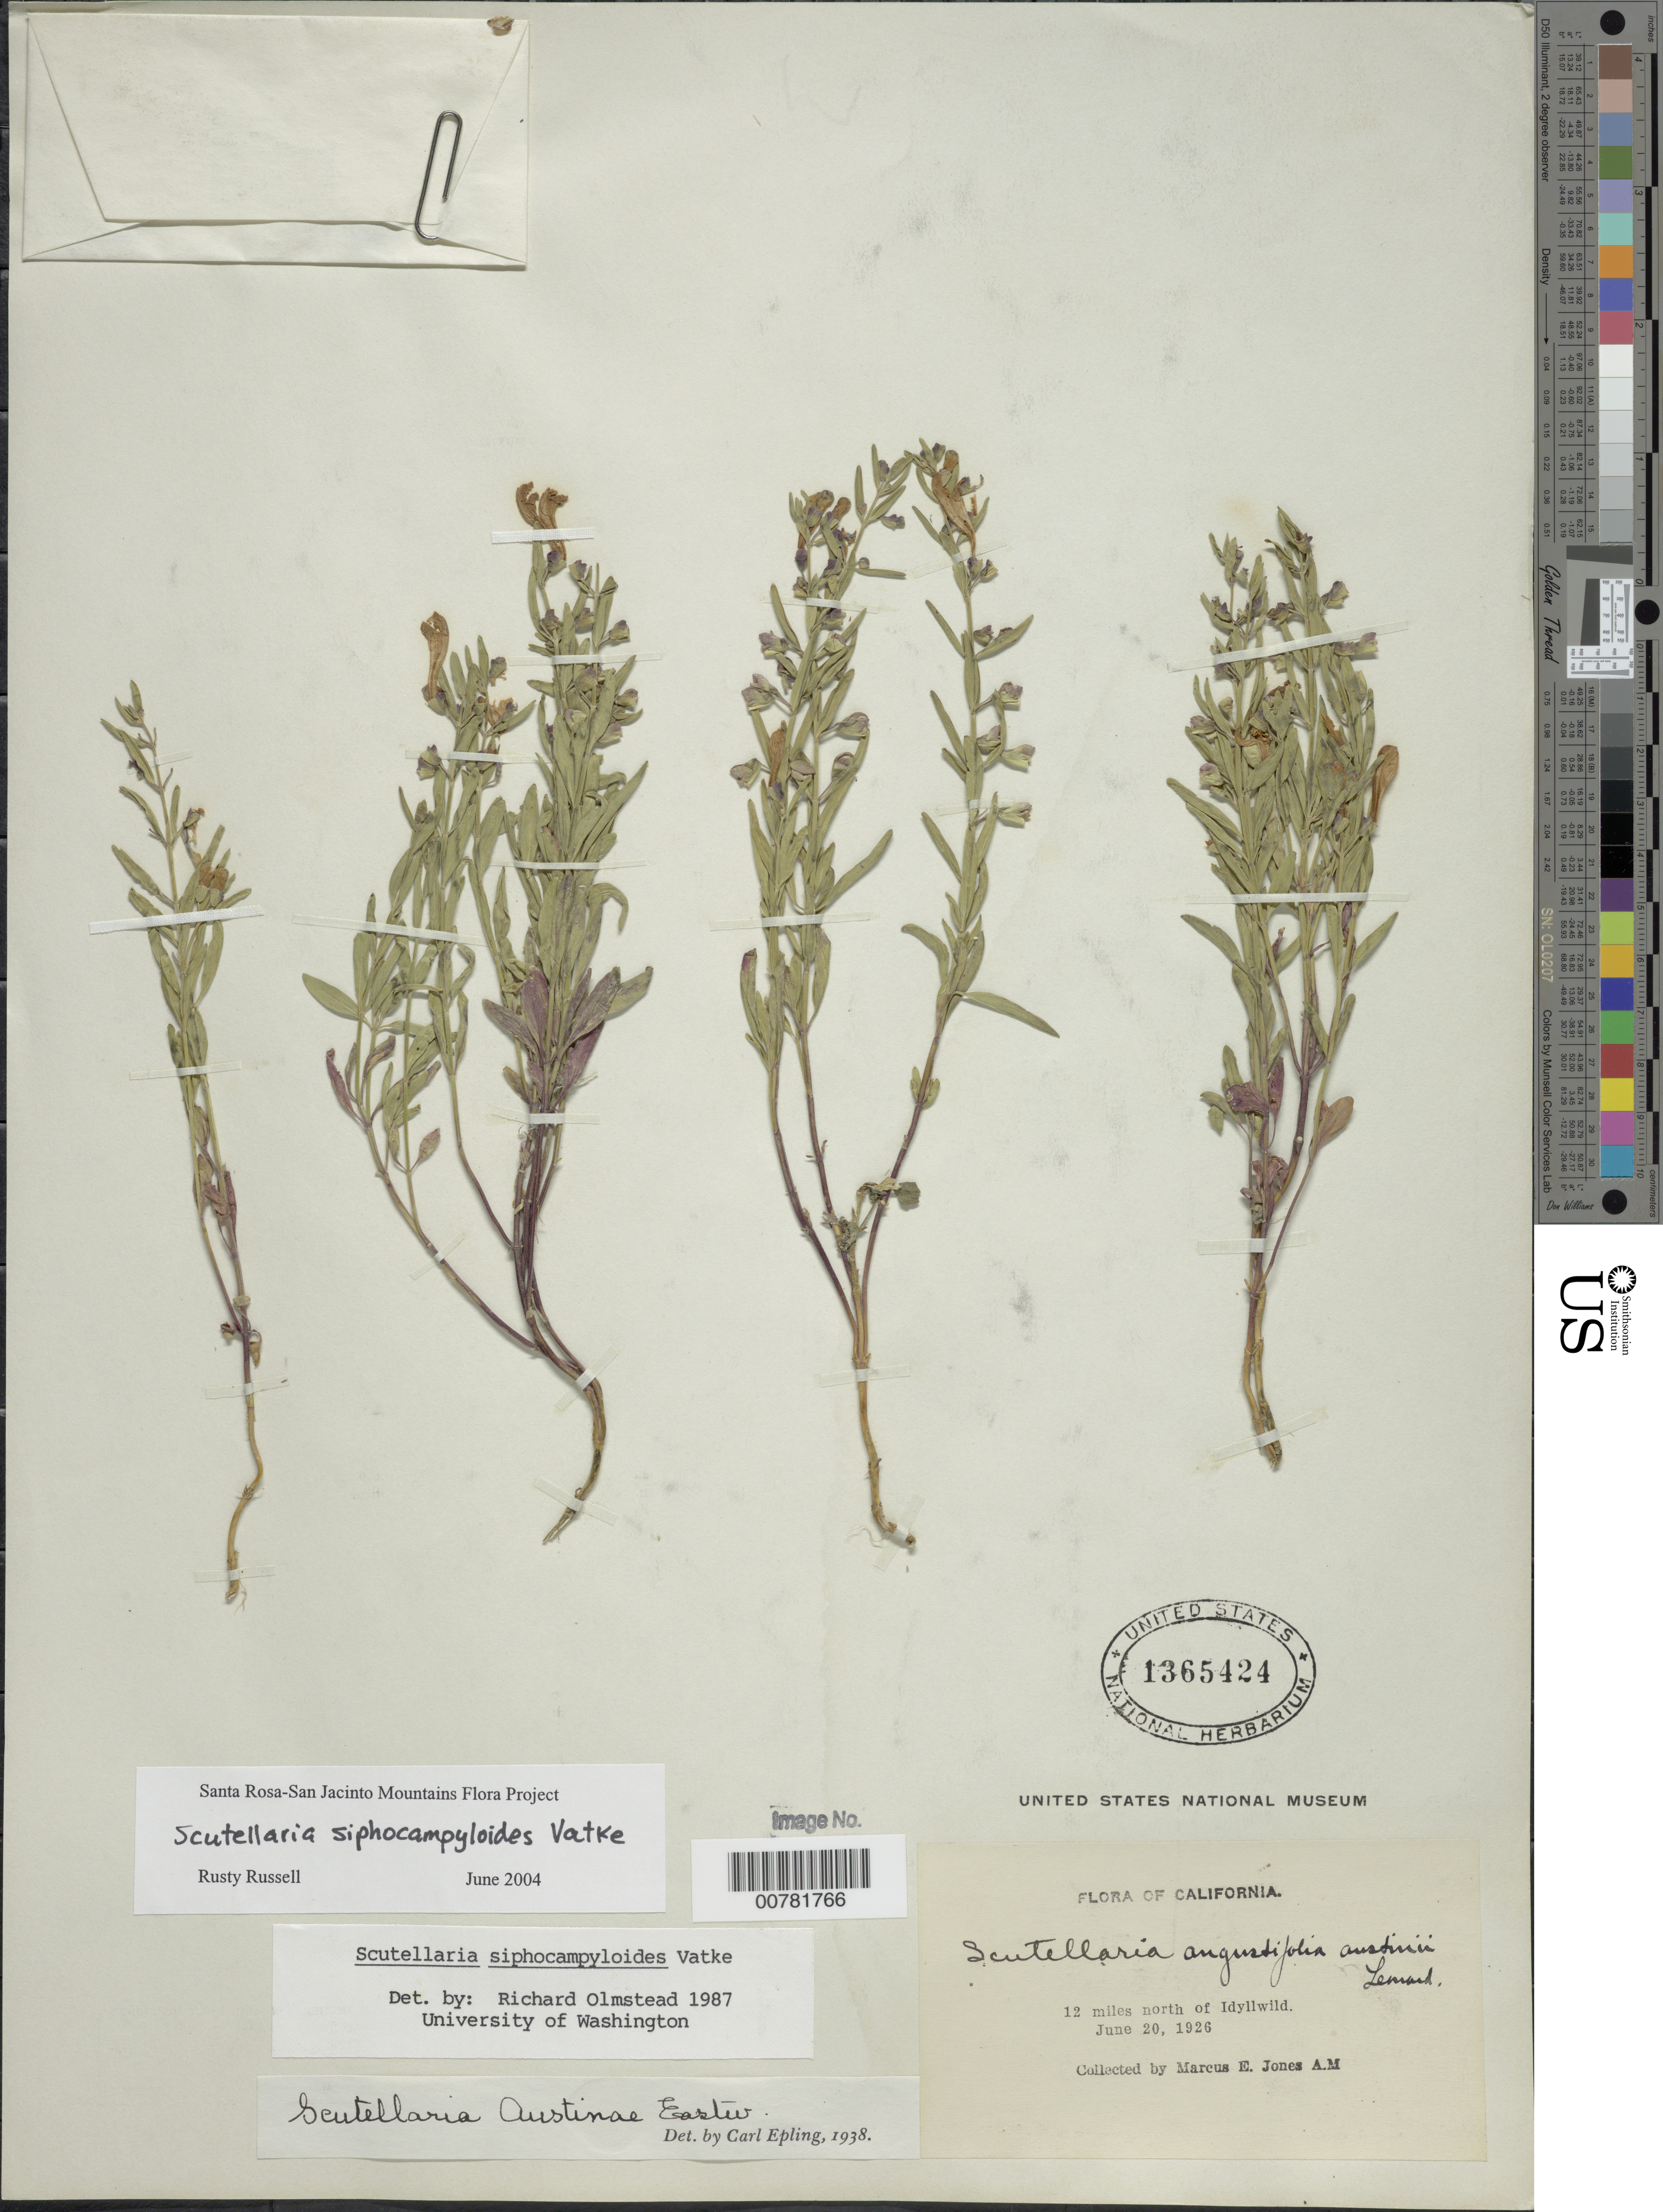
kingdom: Plantae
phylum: Tracheophyta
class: Magnoliopsida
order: Lamiales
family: Lamiaceae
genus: Scutellaria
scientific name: Scutellaria siphocampyloides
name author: Vatke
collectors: M. E. Jones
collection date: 1926-06-20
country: United States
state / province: California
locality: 12 miles north of Idyllwild.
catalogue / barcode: US 1365424